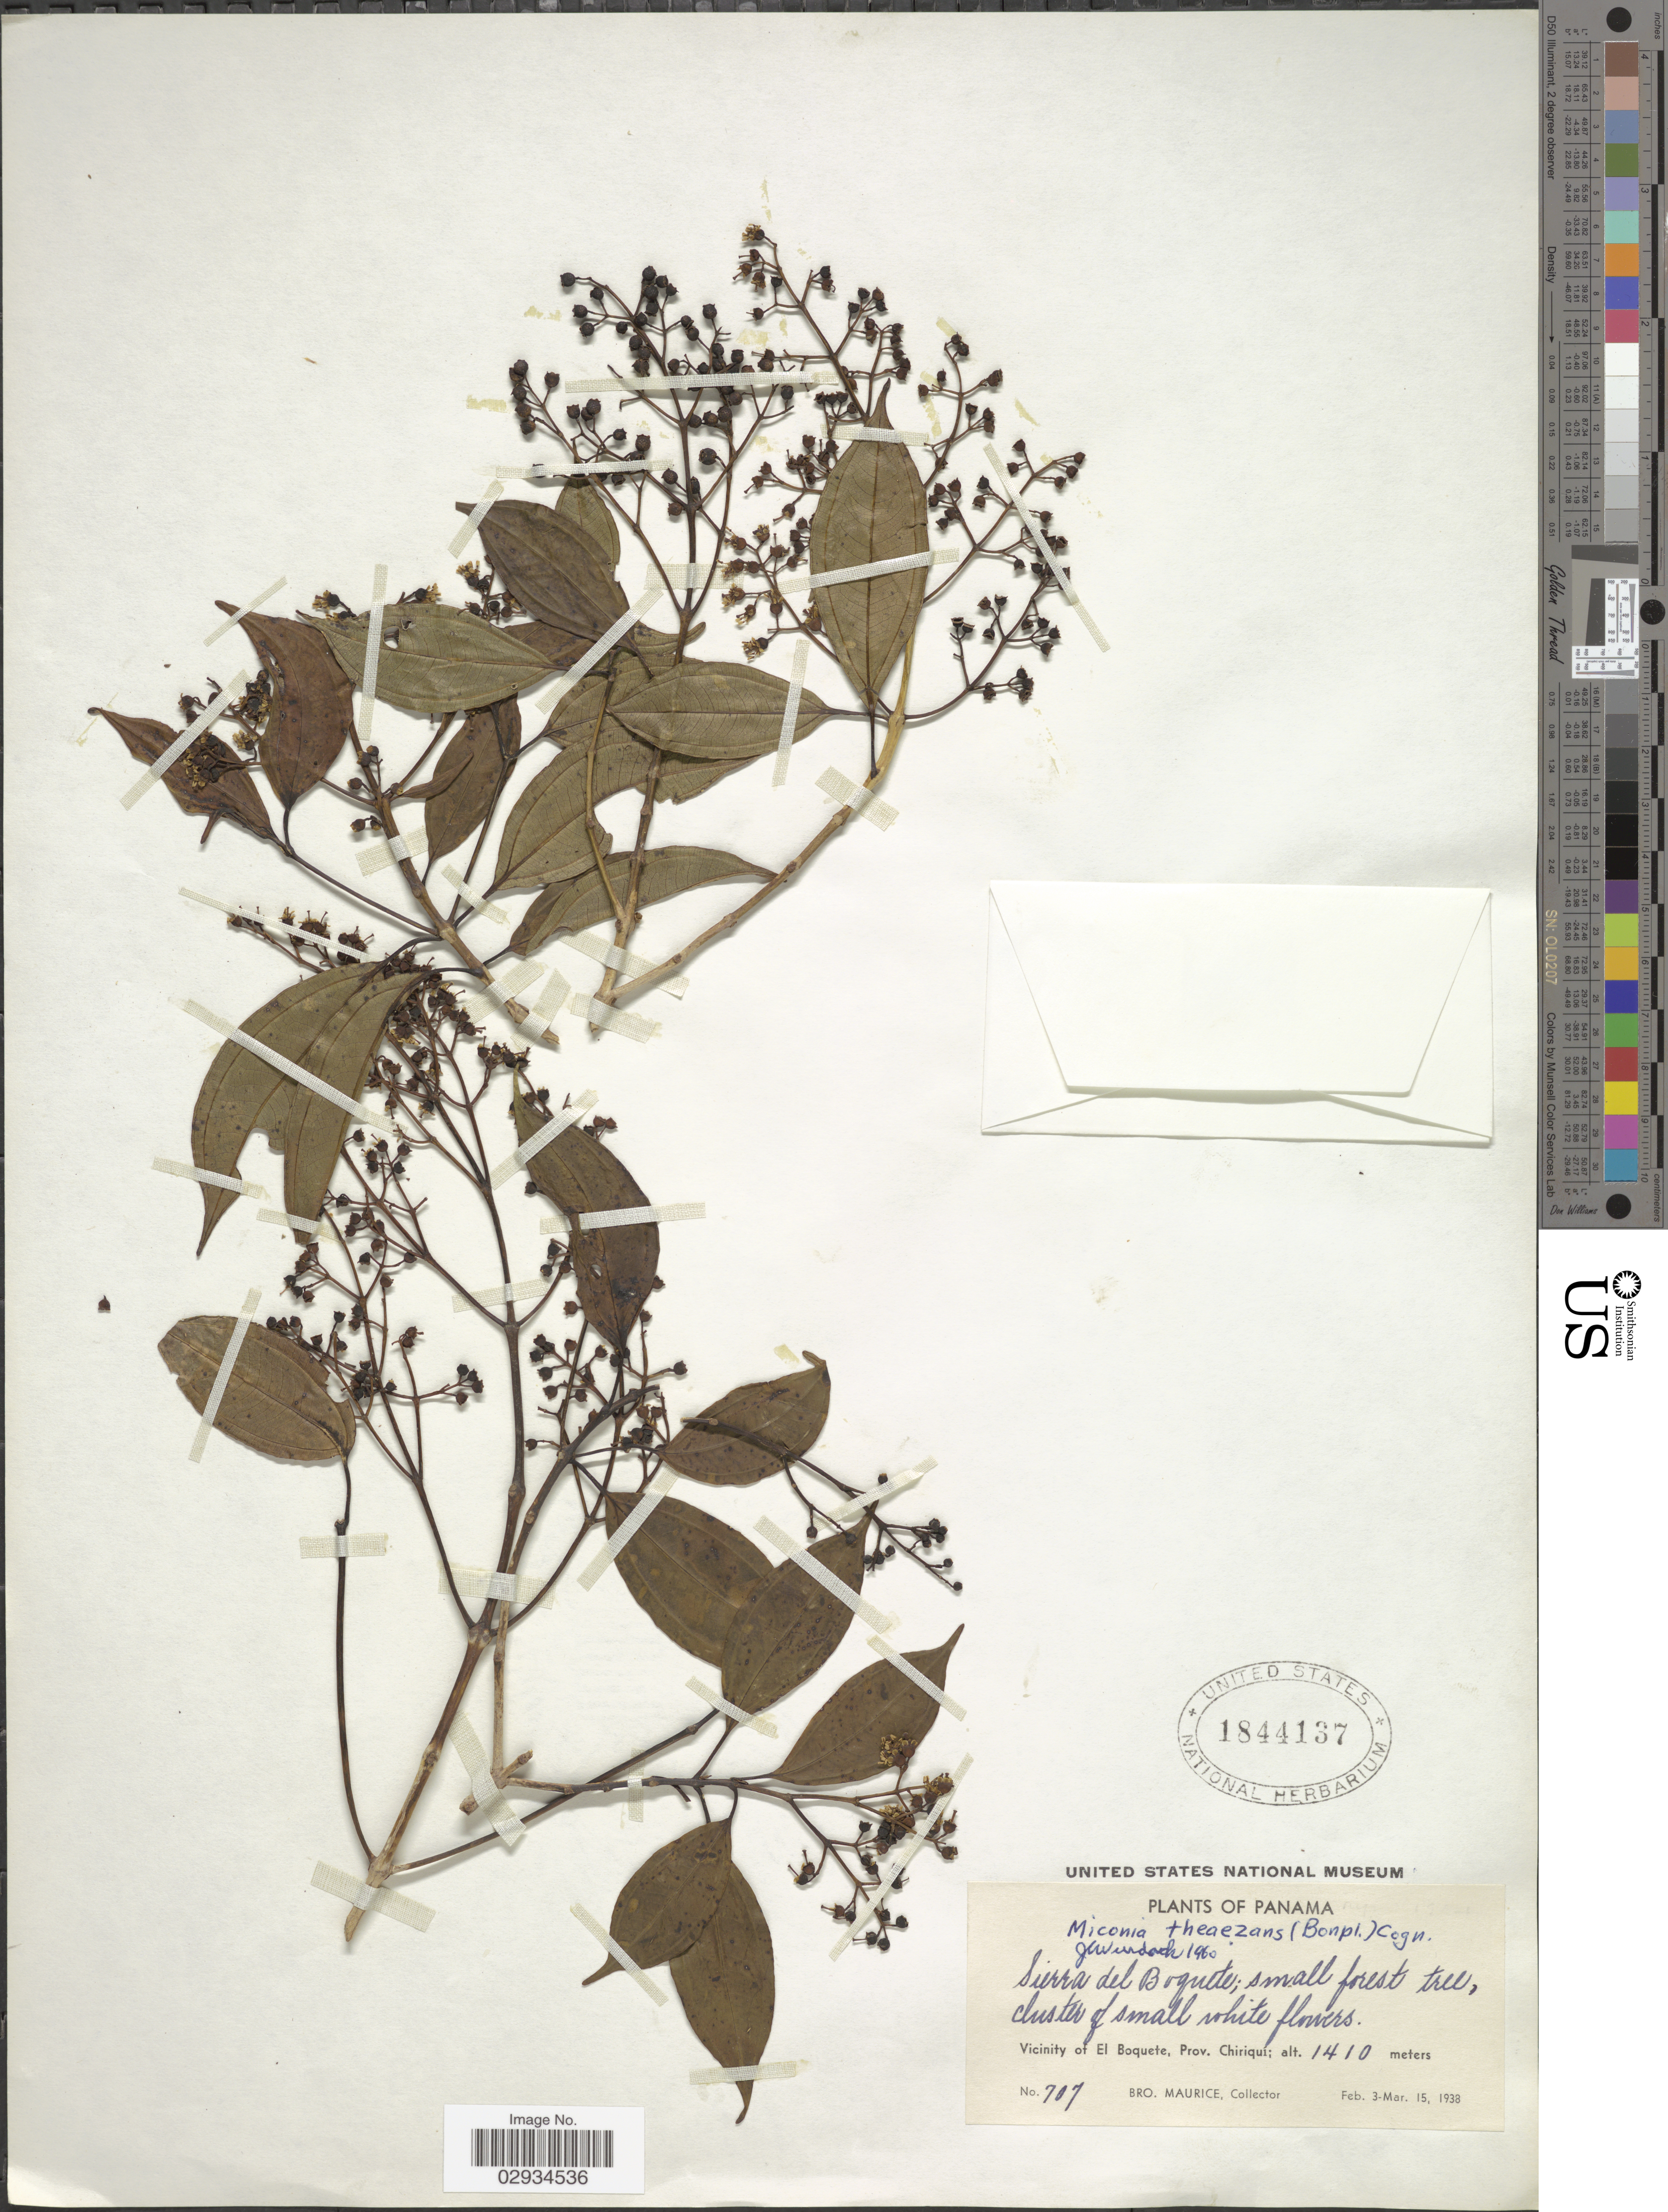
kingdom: Plantae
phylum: Tracheophyta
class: Magnoliopsida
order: Myrtales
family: Melastomataceae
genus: Miconia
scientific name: Miconia theizans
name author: (Bonpl.) Cogn.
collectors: B. Maurice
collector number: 707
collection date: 1938-02-03/1938-03-15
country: Panama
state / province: Chiriqui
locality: Vicinity of El Boquete.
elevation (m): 1410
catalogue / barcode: US 1844137